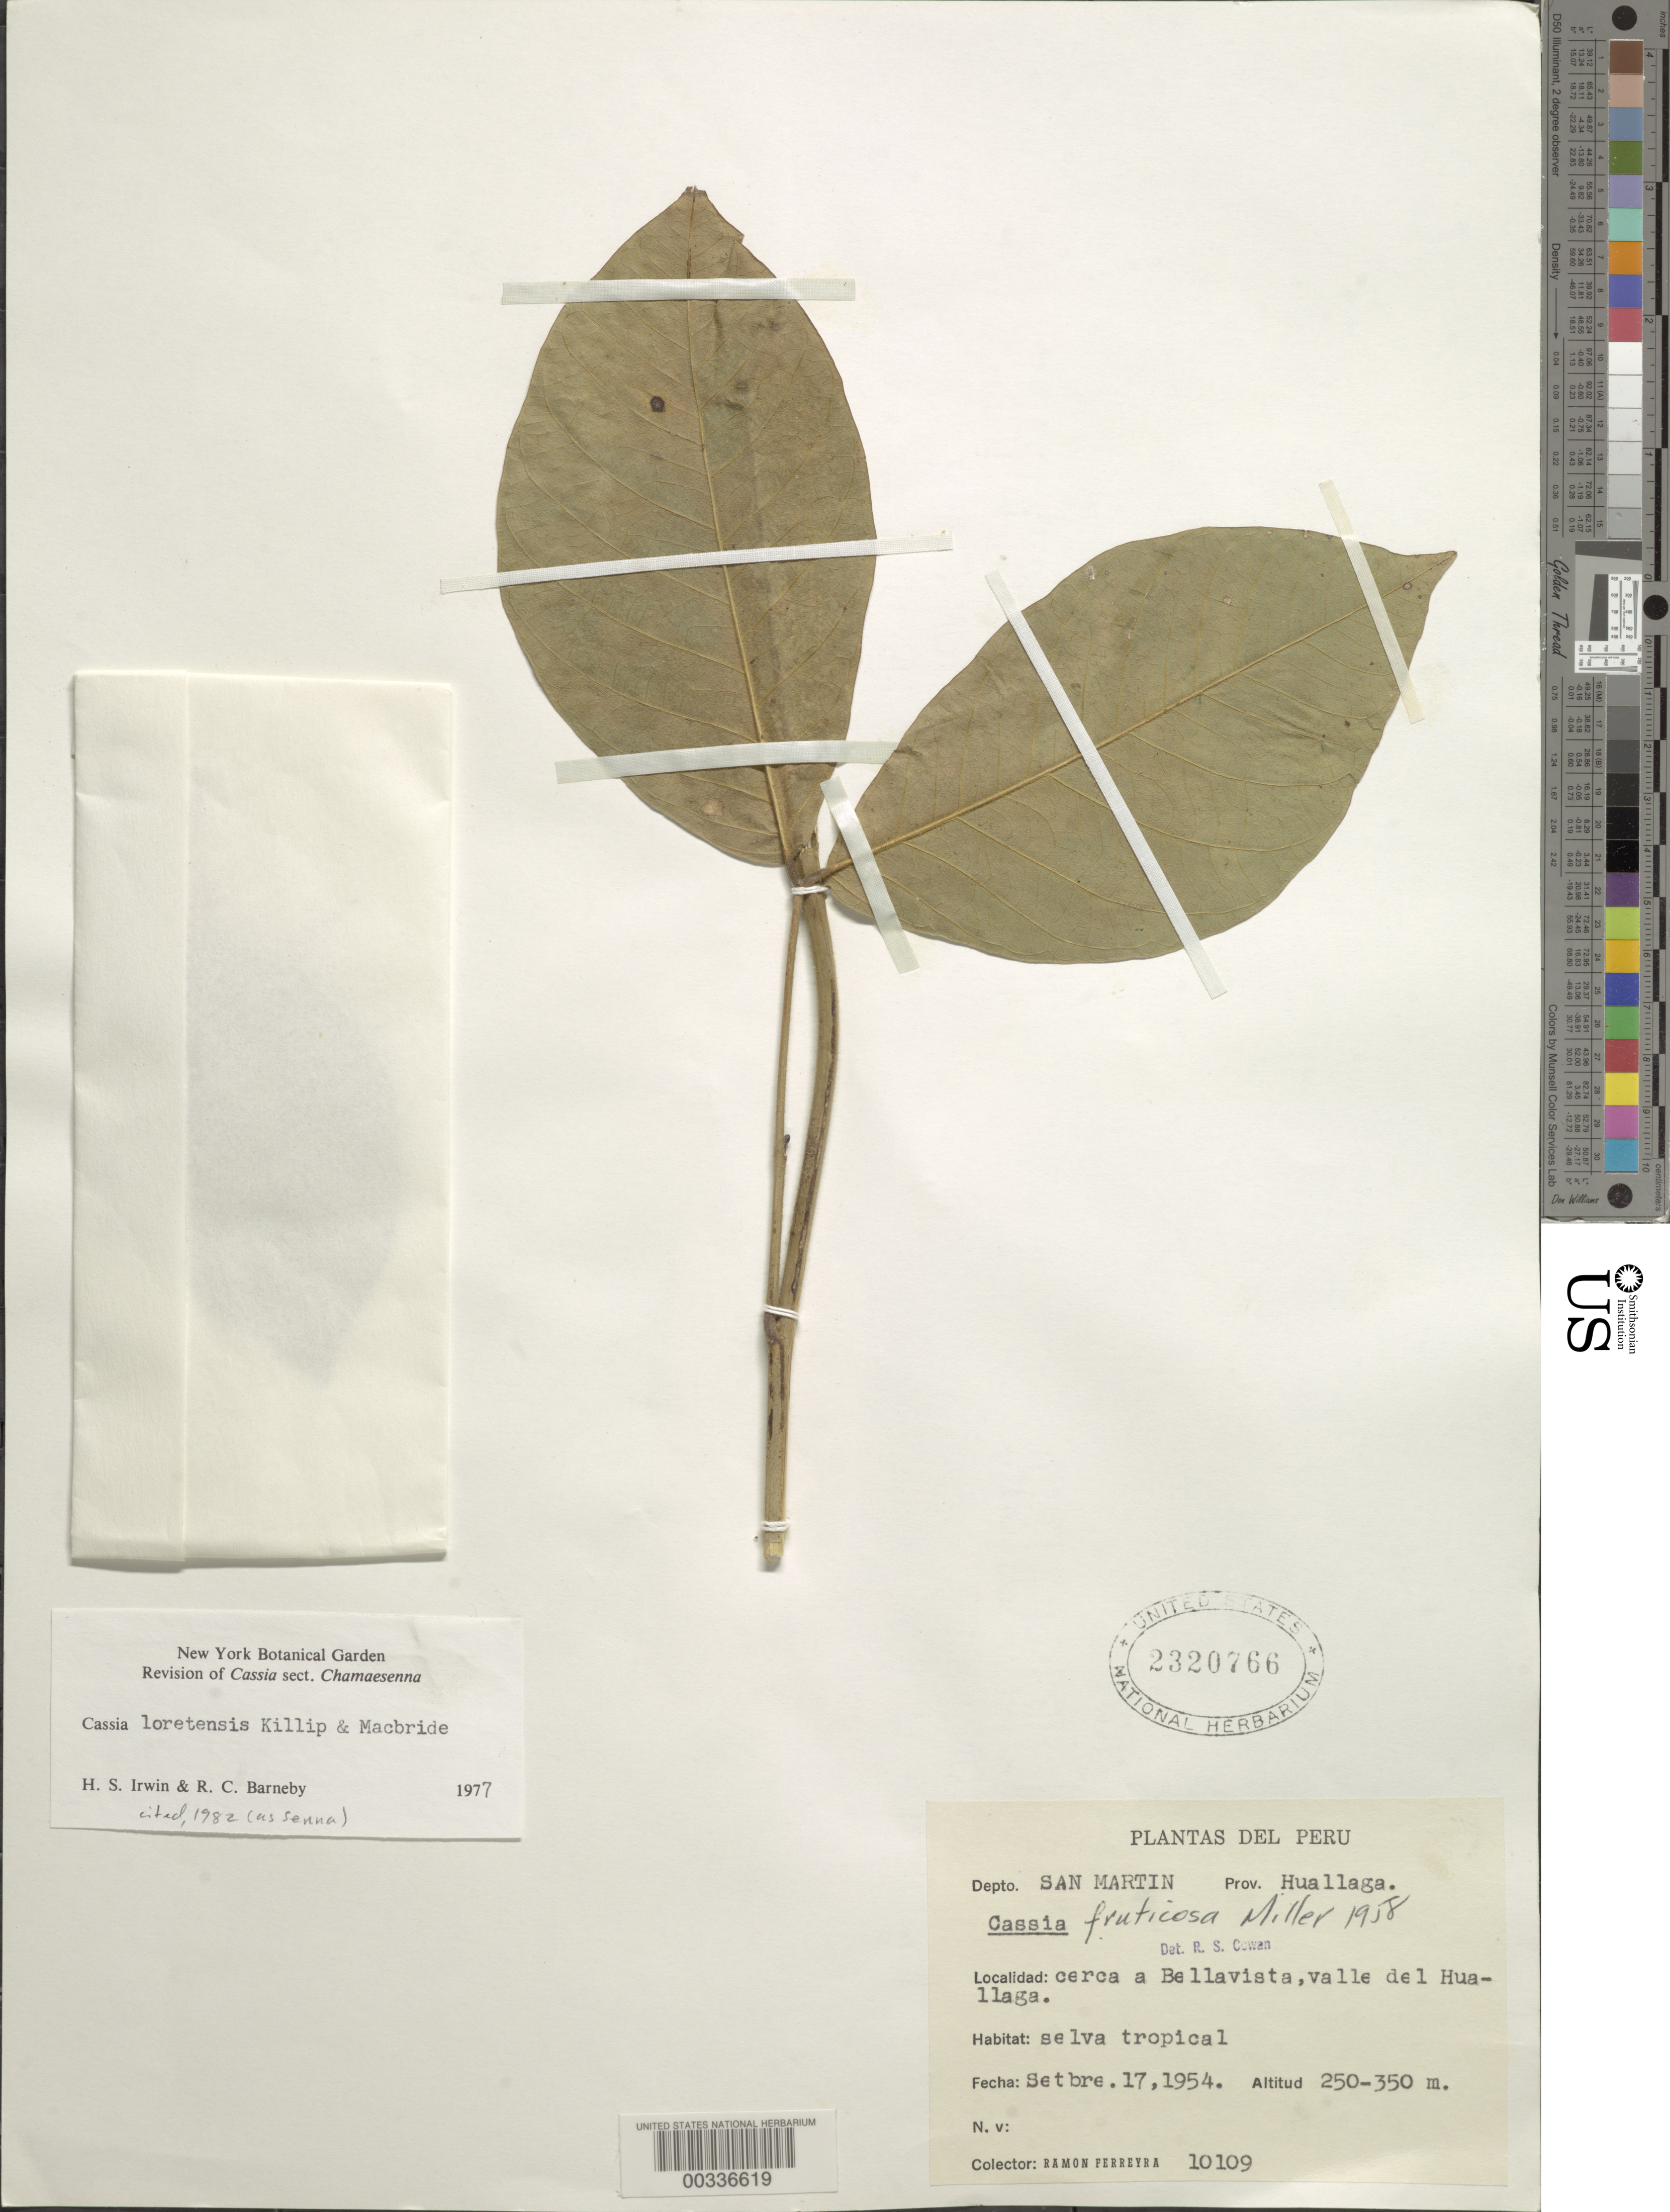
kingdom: Plantae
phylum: Tracheophyta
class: Magnoliopsida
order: Fabales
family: Fabaceae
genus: Senna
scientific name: Senna loretensis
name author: (Killip) H.S. Irwin & Barneby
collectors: R. A. Ferreyra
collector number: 10109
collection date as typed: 17 Sep 1954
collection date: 1954-09-17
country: Peru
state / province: San Martín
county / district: Huallaga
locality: Around bellavista, valle del huallaga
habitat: Tropical forest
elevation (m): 250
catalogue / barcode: US 2320766